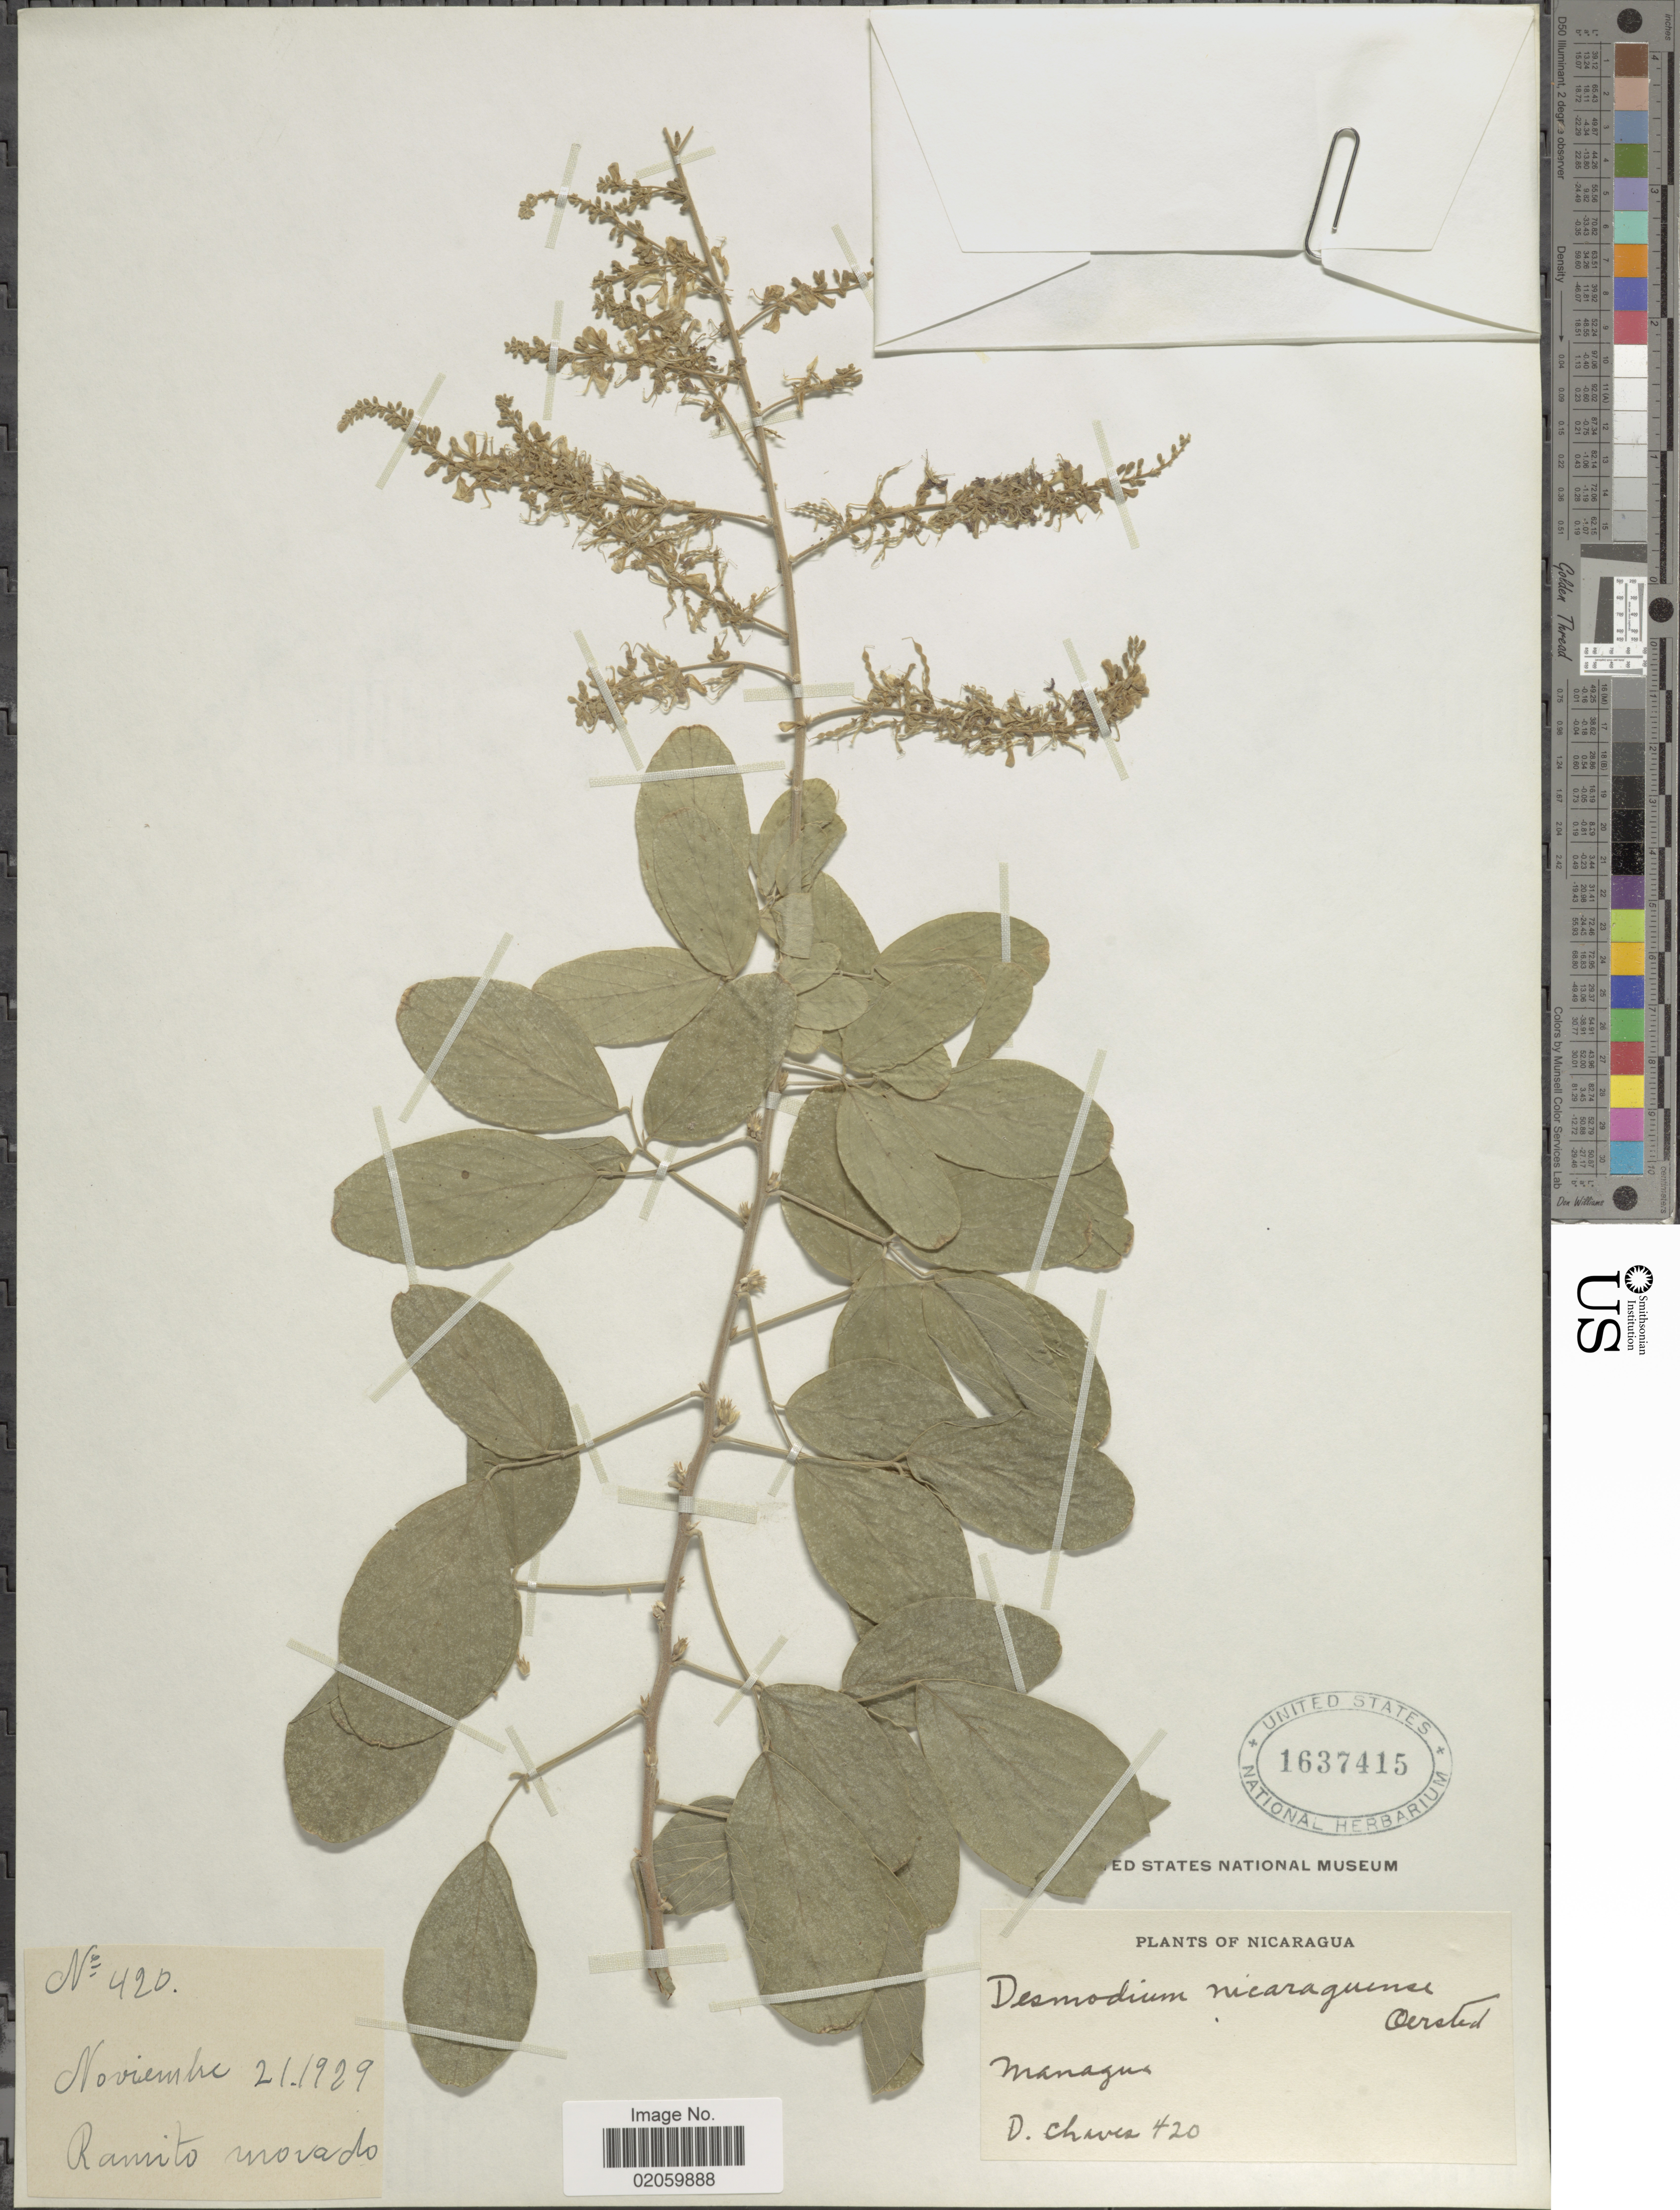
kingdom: Plantae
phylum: Tracheophyta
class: Magnoliopsida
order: Fabales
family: Fabaceae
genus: Desmodium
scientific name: Desmodium nicaraguense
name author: Oerst.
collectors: D. Chaves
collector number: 420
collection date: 1929-11-21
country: Nicaragua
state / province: Managua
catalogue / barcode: US 1637415